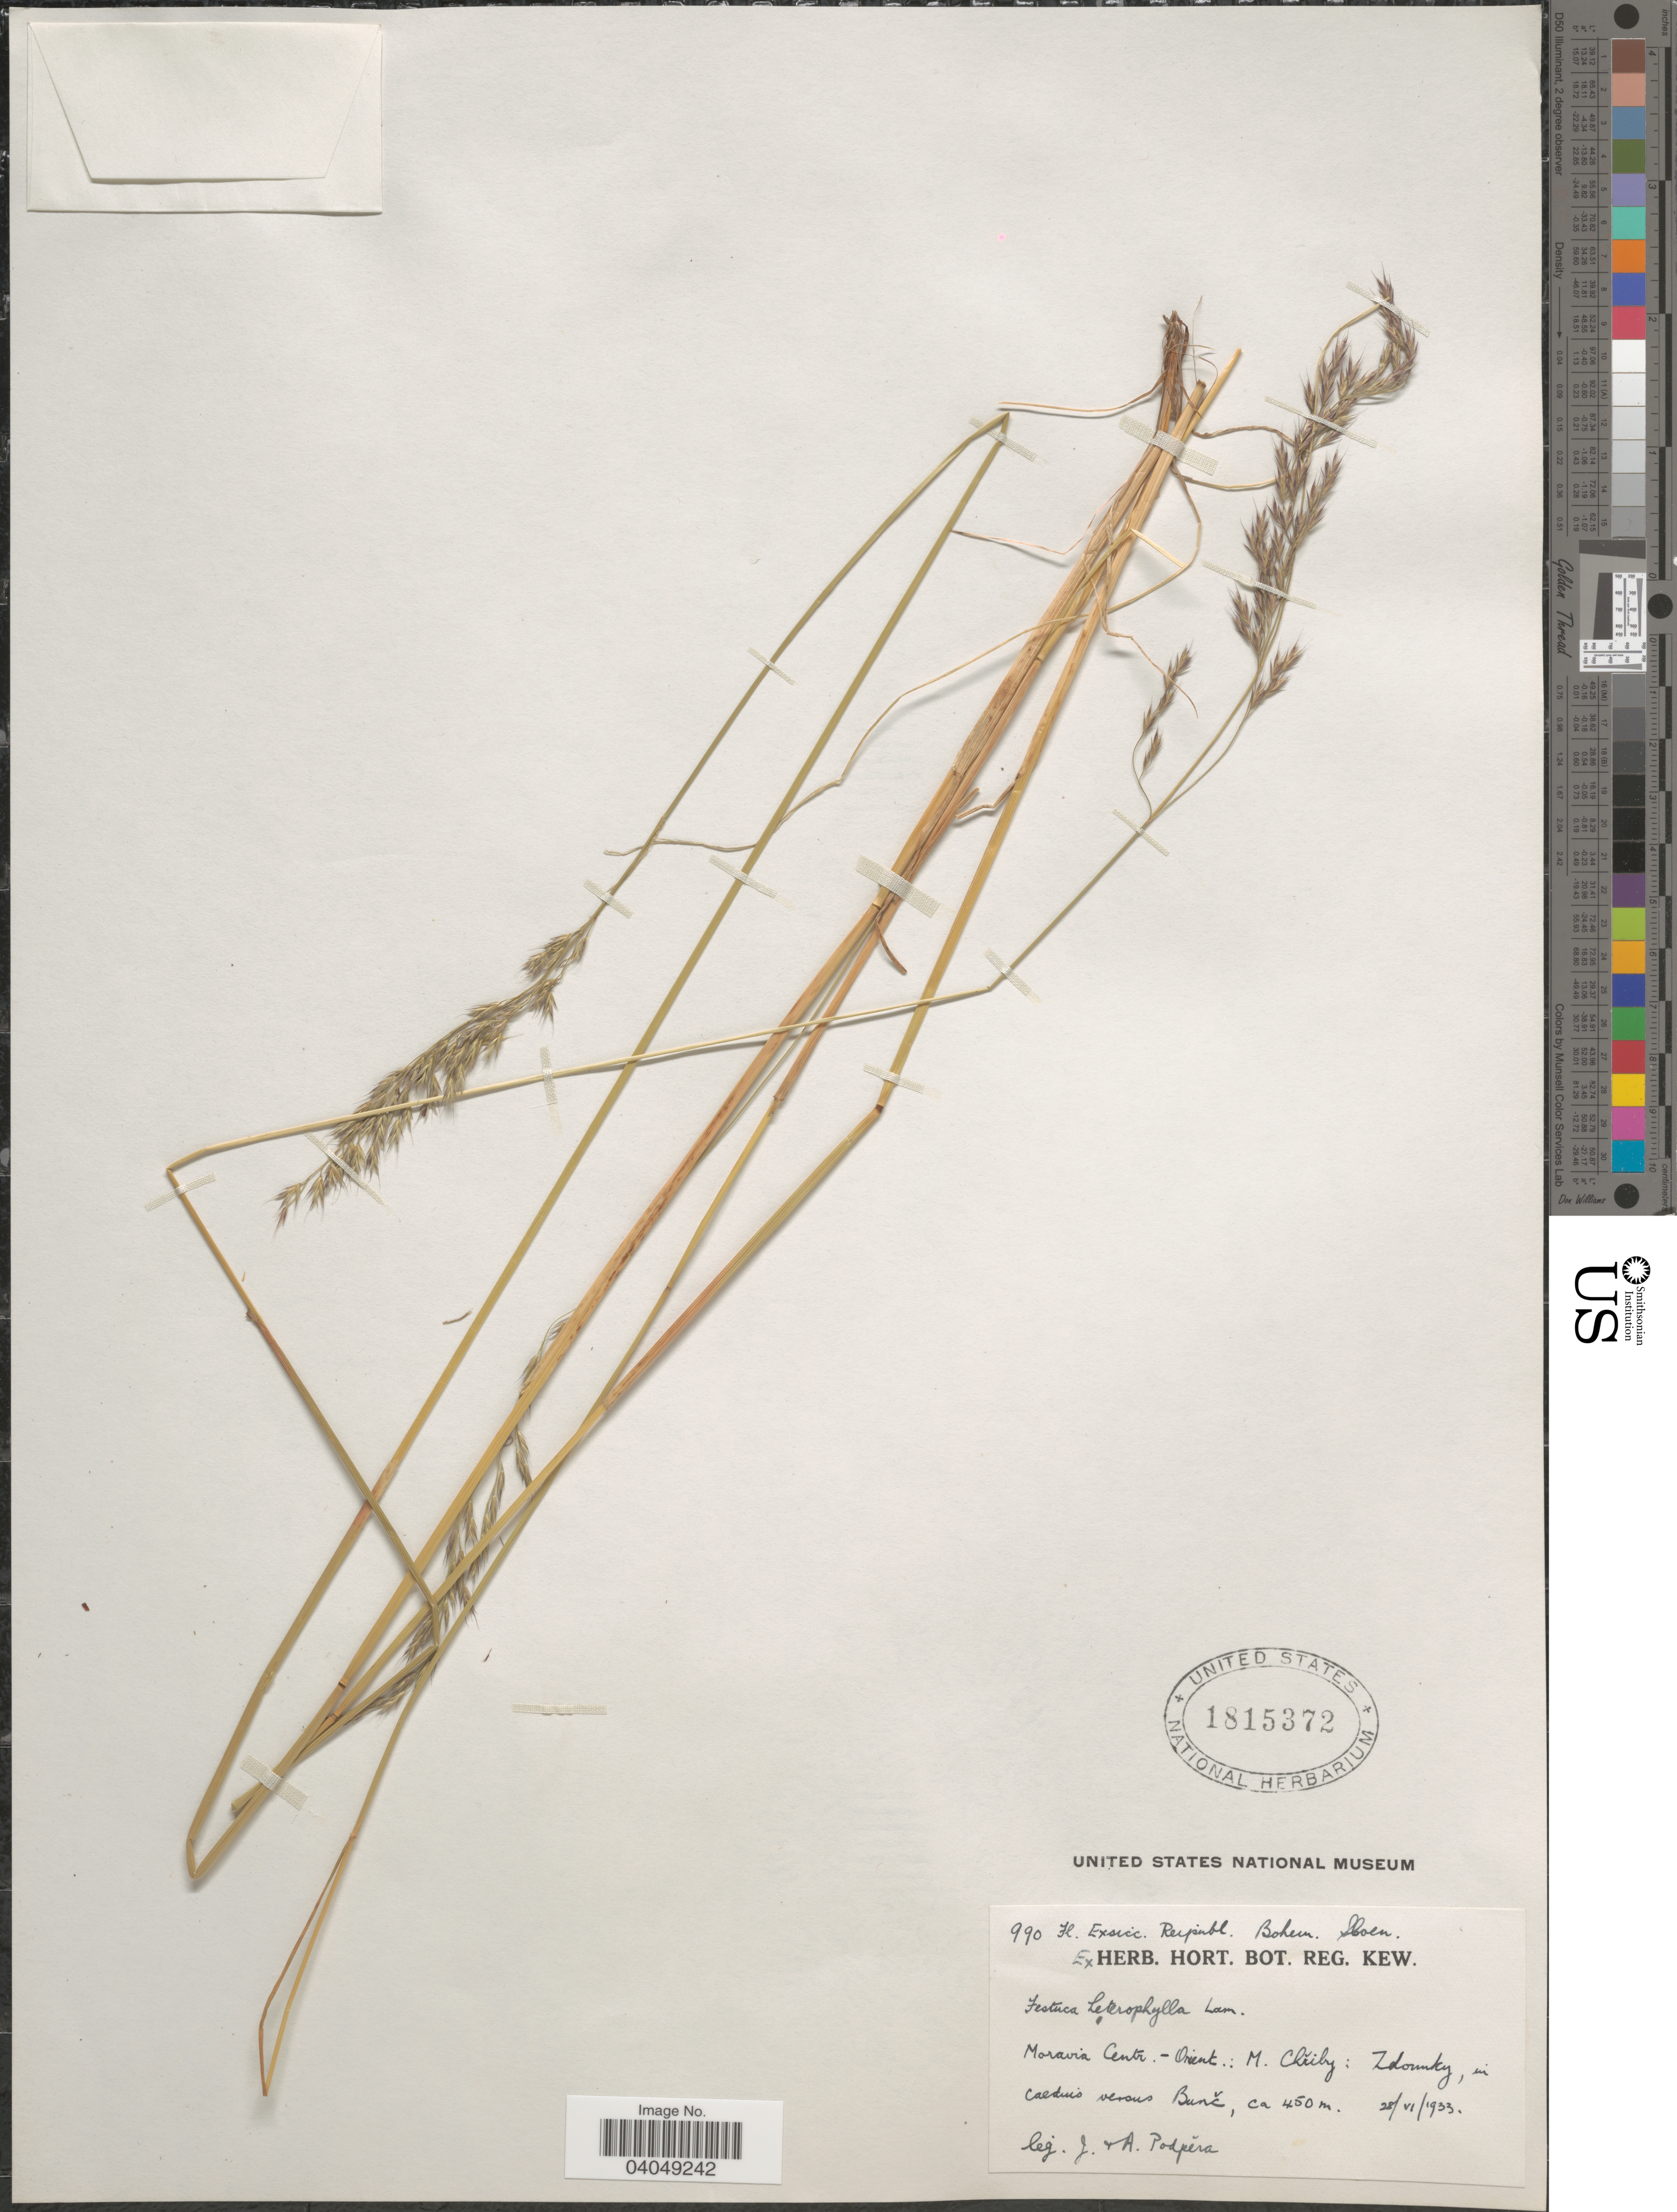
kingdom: Plantae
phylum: Tracheophyta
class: Liliopsida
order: Poales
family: Poaceae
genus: Festuca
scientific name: Festuca heterophylla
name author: Lam.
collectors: J. Podpera & A. Podpera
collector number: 990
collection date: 1933-06-28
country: Czechia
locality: Moravia Centr.-Orient.: M. Chřiby: Zdounky, in caeduis versus Bunč.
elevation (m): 450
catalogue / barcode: US 1815372